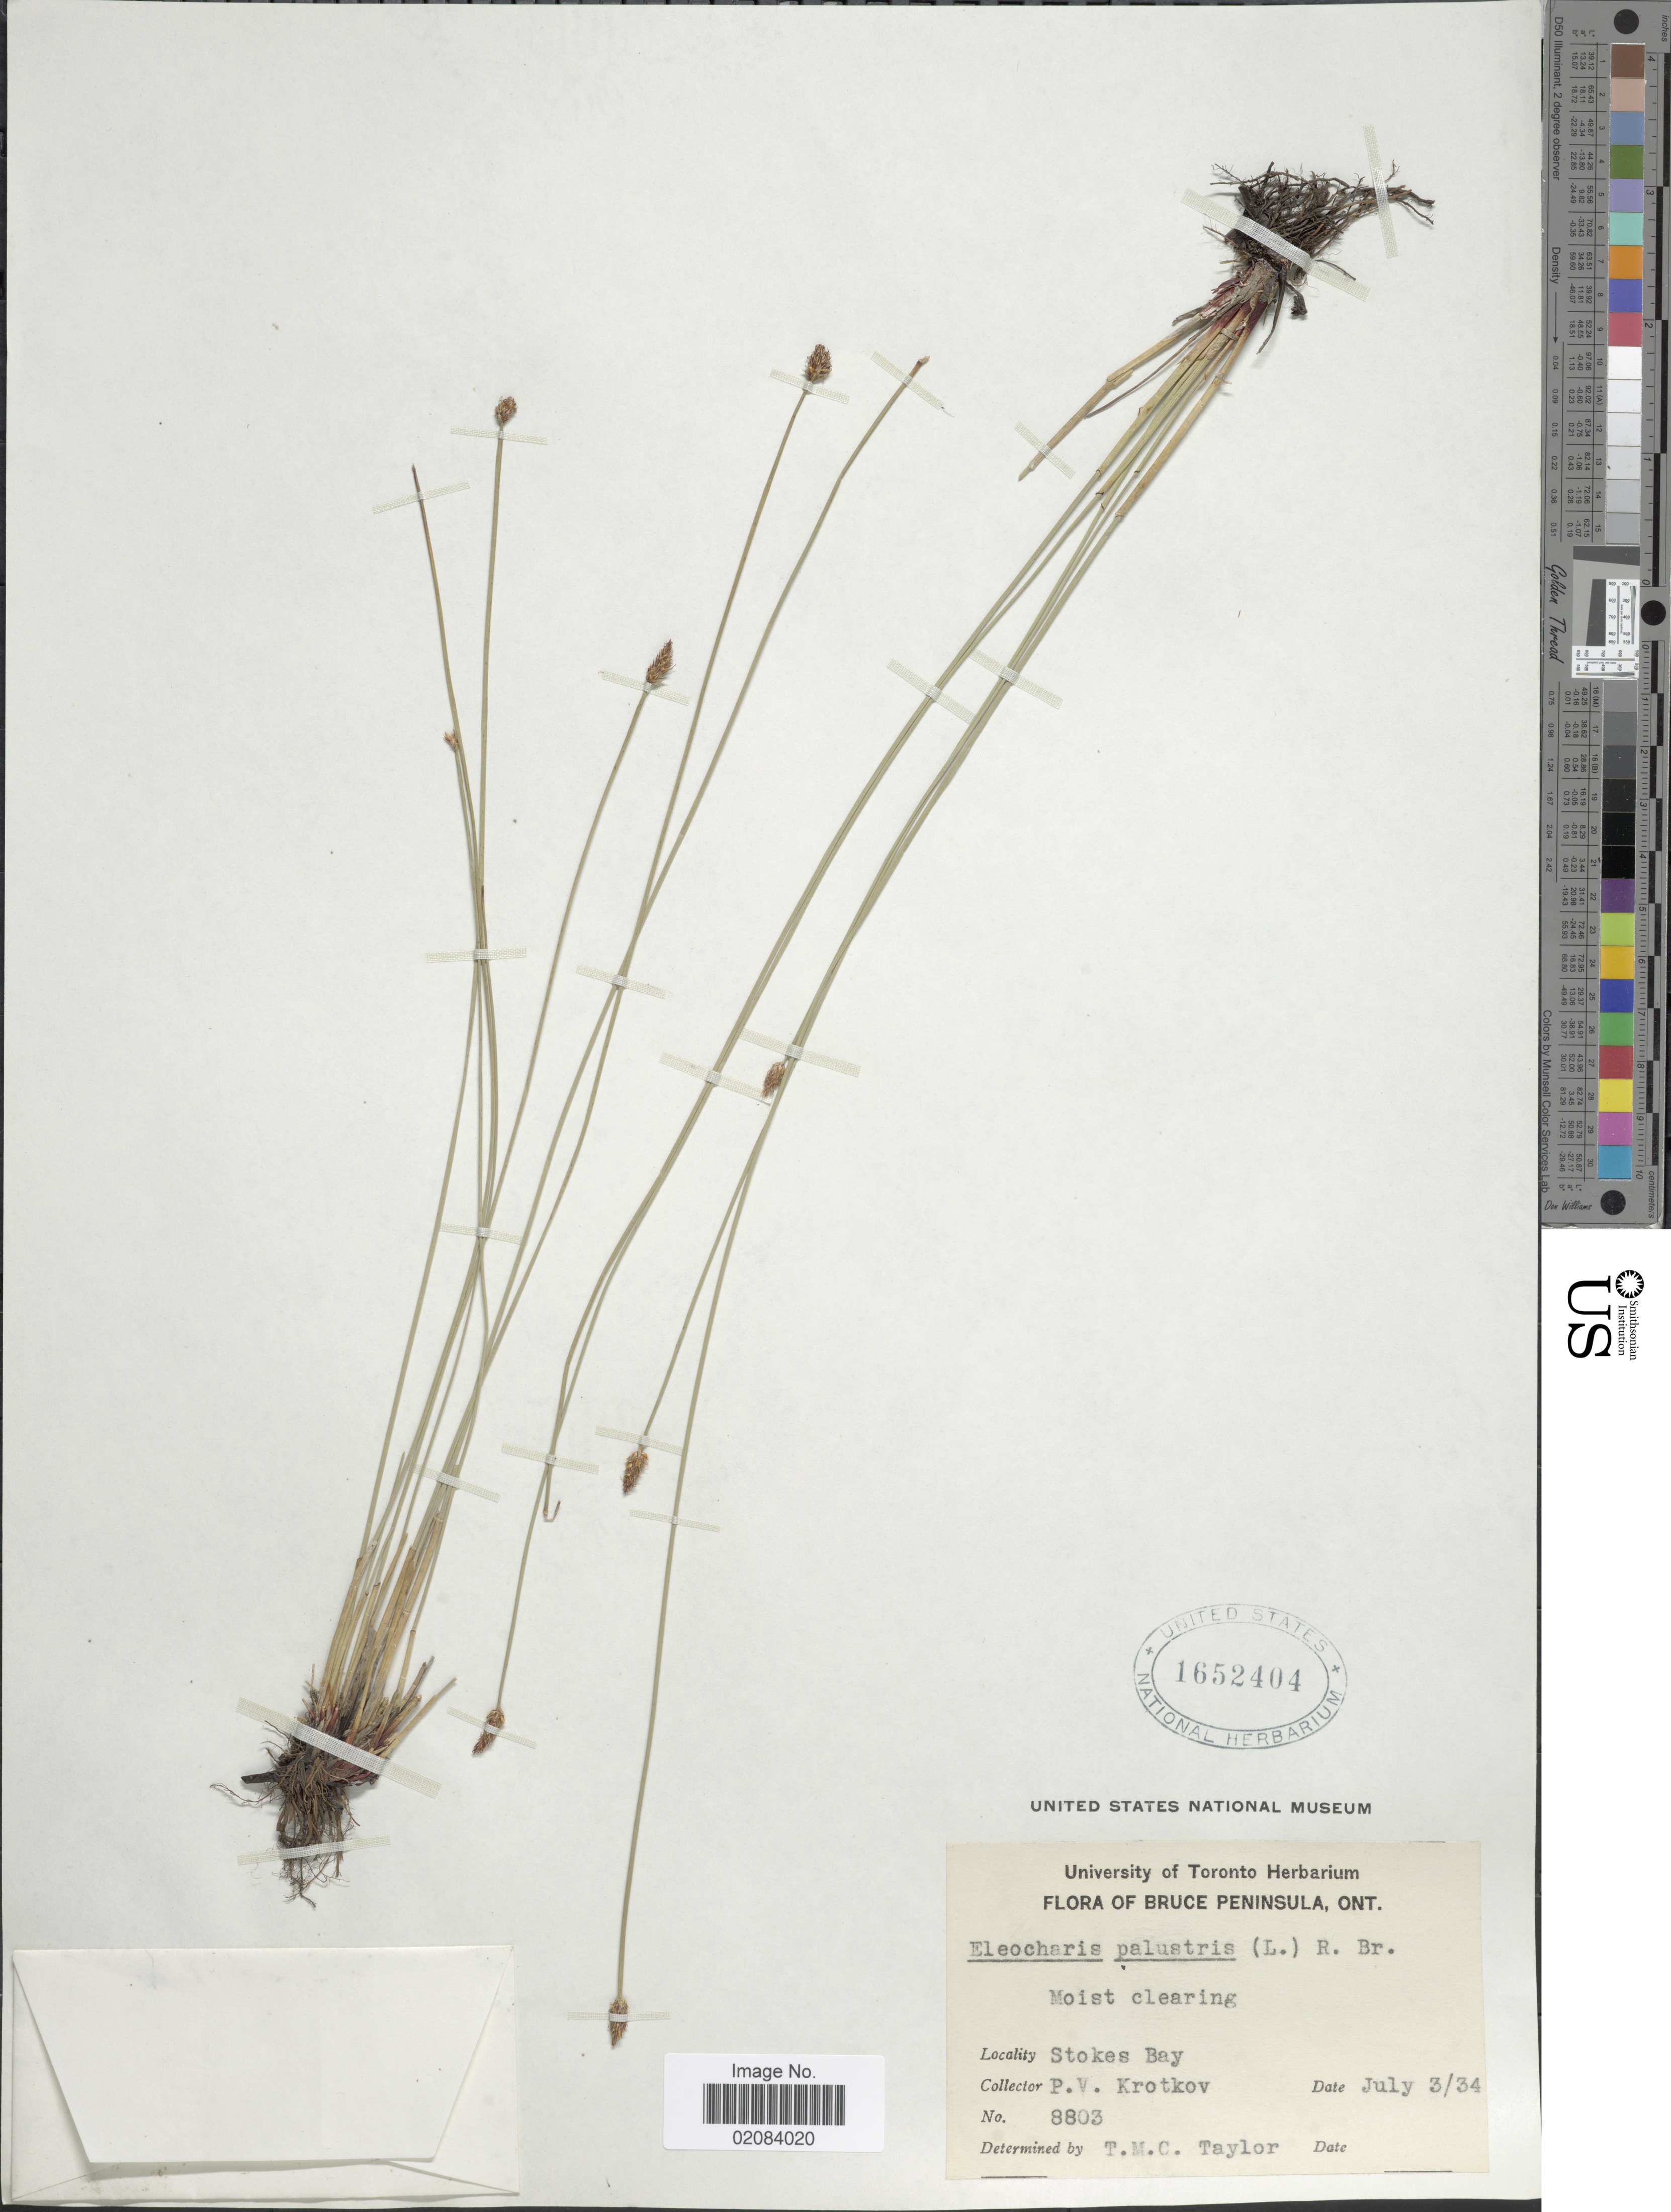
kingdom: Plantae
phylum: Tracheophyta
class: Liliopsida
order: Poales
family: Cyperaceae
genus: Eleocharis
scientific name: Eleocharis palustris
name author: (L.) Roem. & Schult.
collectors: P. V. Krotkov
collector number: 8803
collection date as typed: Transcribed d/m/y: 3/7/34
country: Canada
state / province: Ontario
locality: Bruce Peninsula, Ont. Stokes Bay.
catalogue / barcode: US 1652404